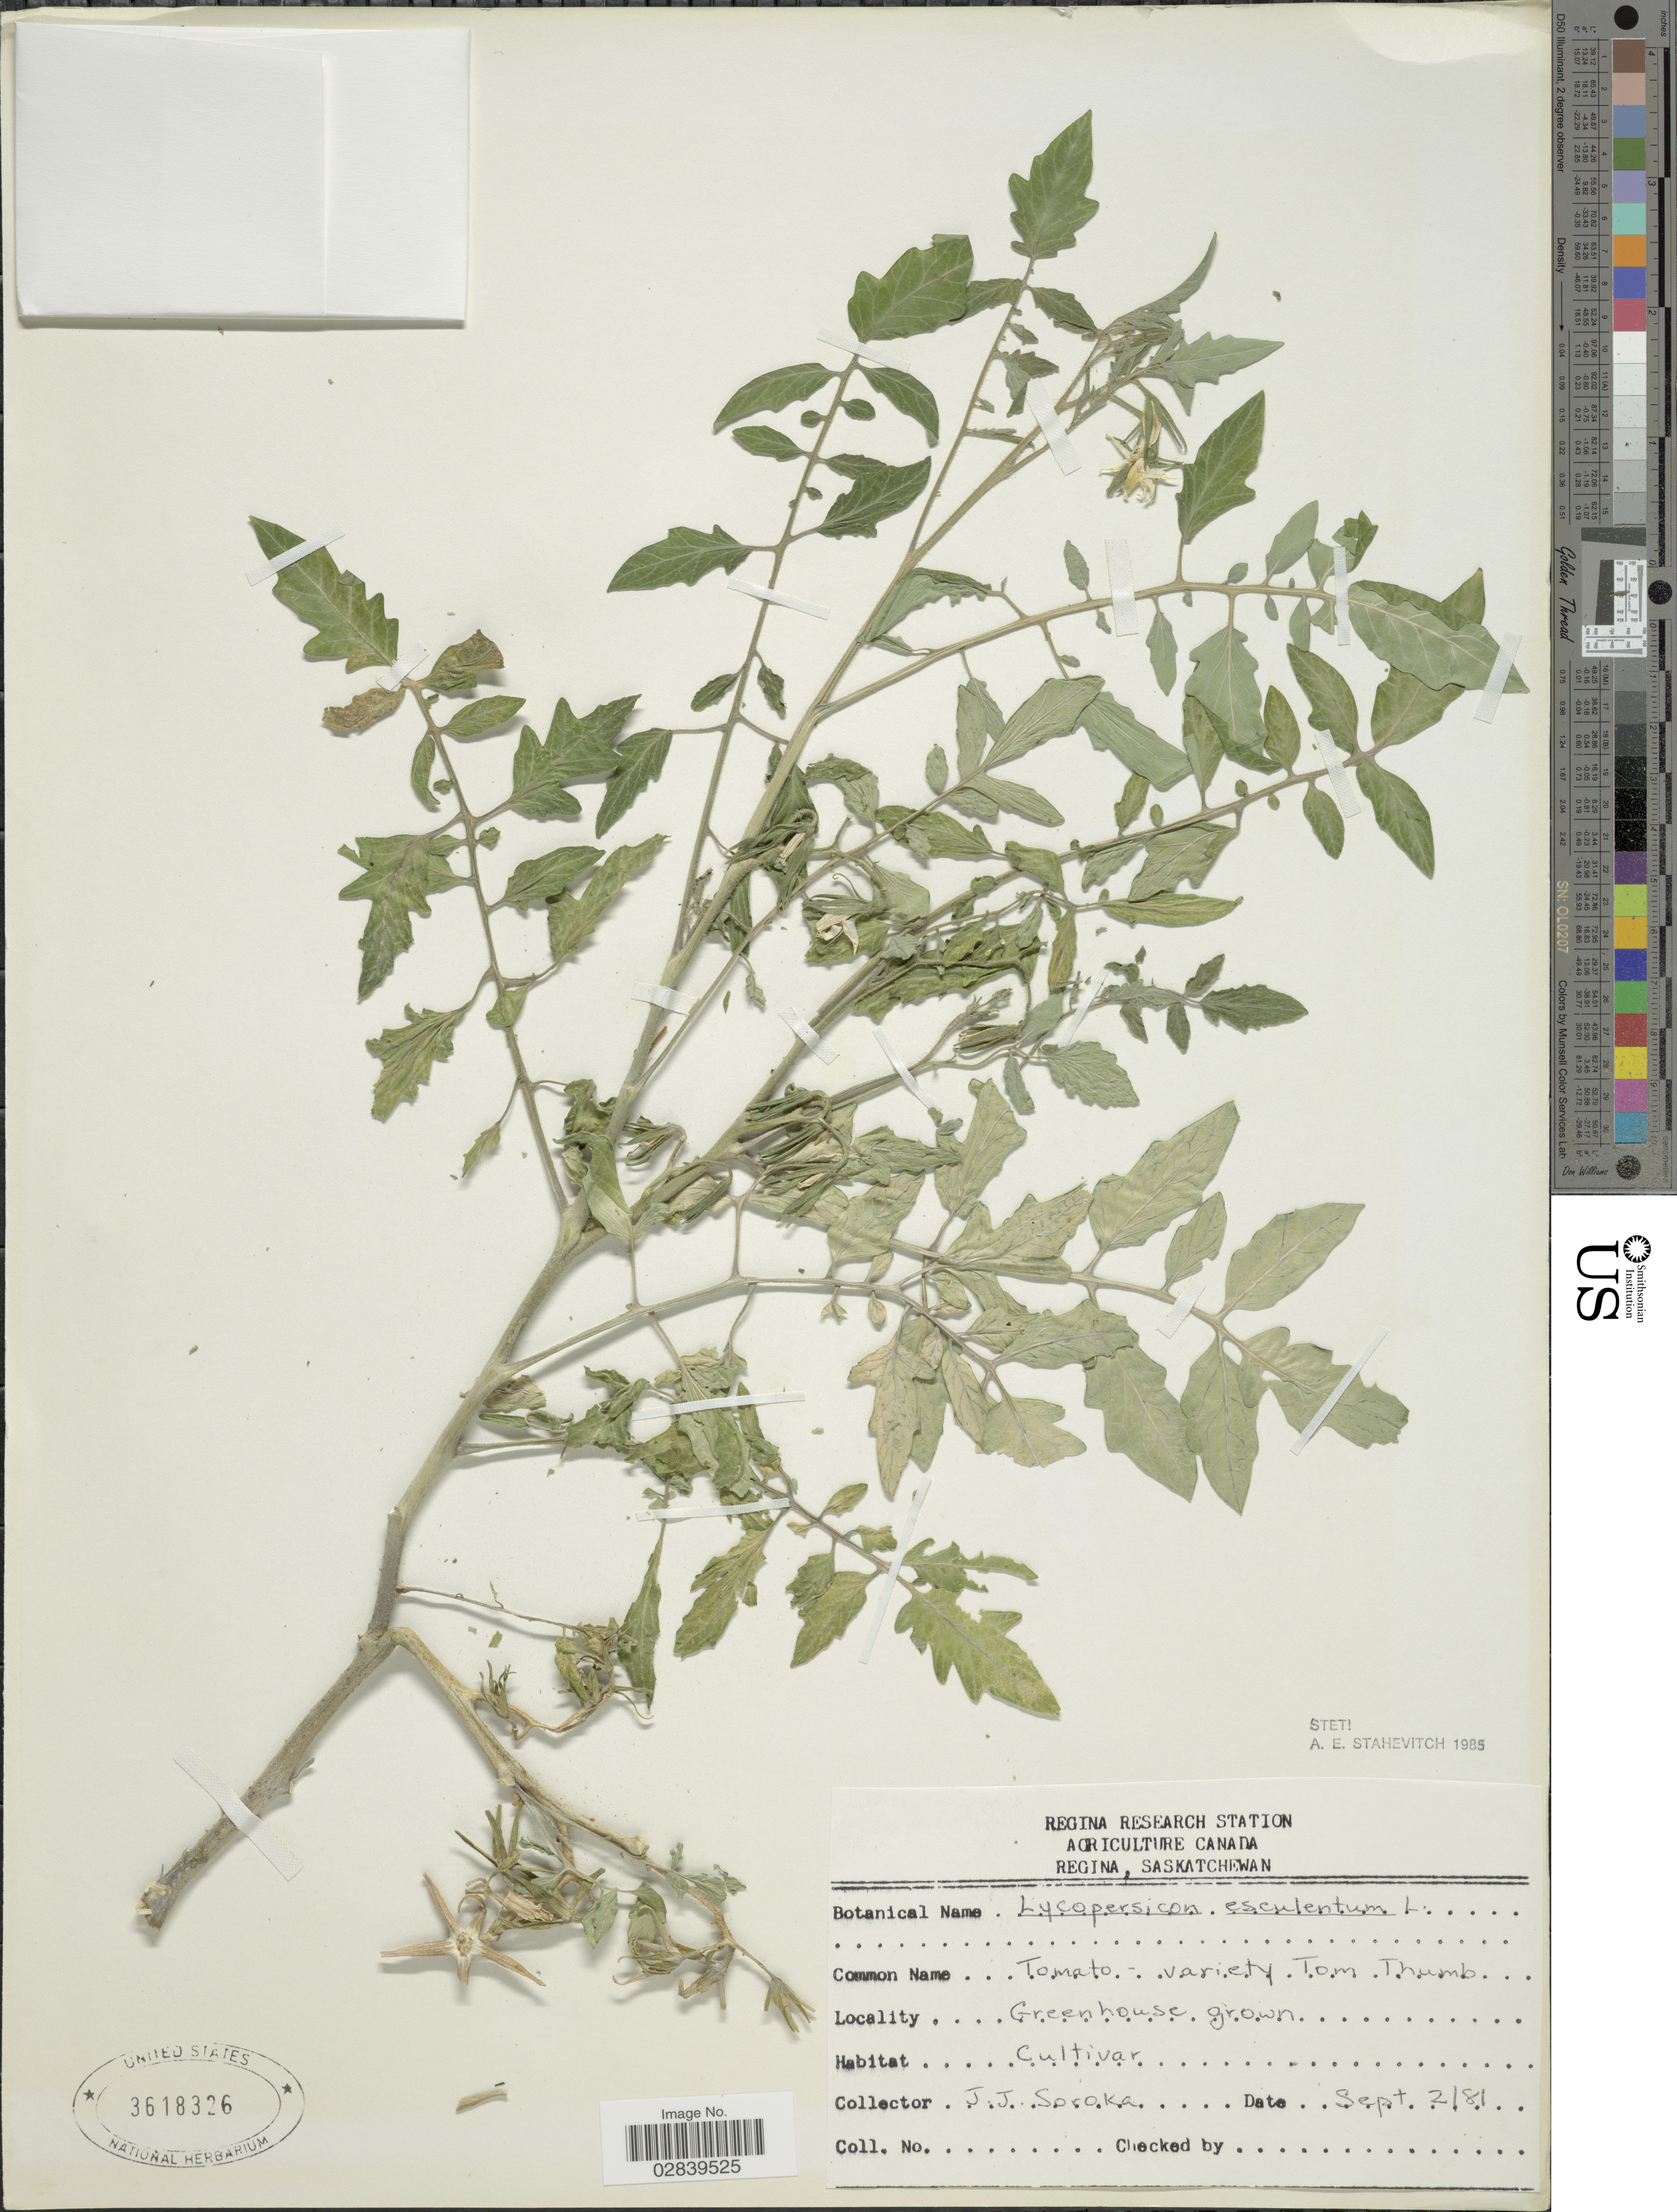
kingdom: Plantae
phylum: Tracheophyta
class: Magnoliopsida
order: Solanales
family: Solanaceae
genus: Lycopersicon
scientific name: Lycopersicon esculentum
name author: Mill.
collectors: J. Soroka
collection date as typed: Transcribed d/m/y: 2/9/81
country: Canada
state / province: Saskatchewan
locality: Greenhouse.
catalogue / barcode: US 3618326